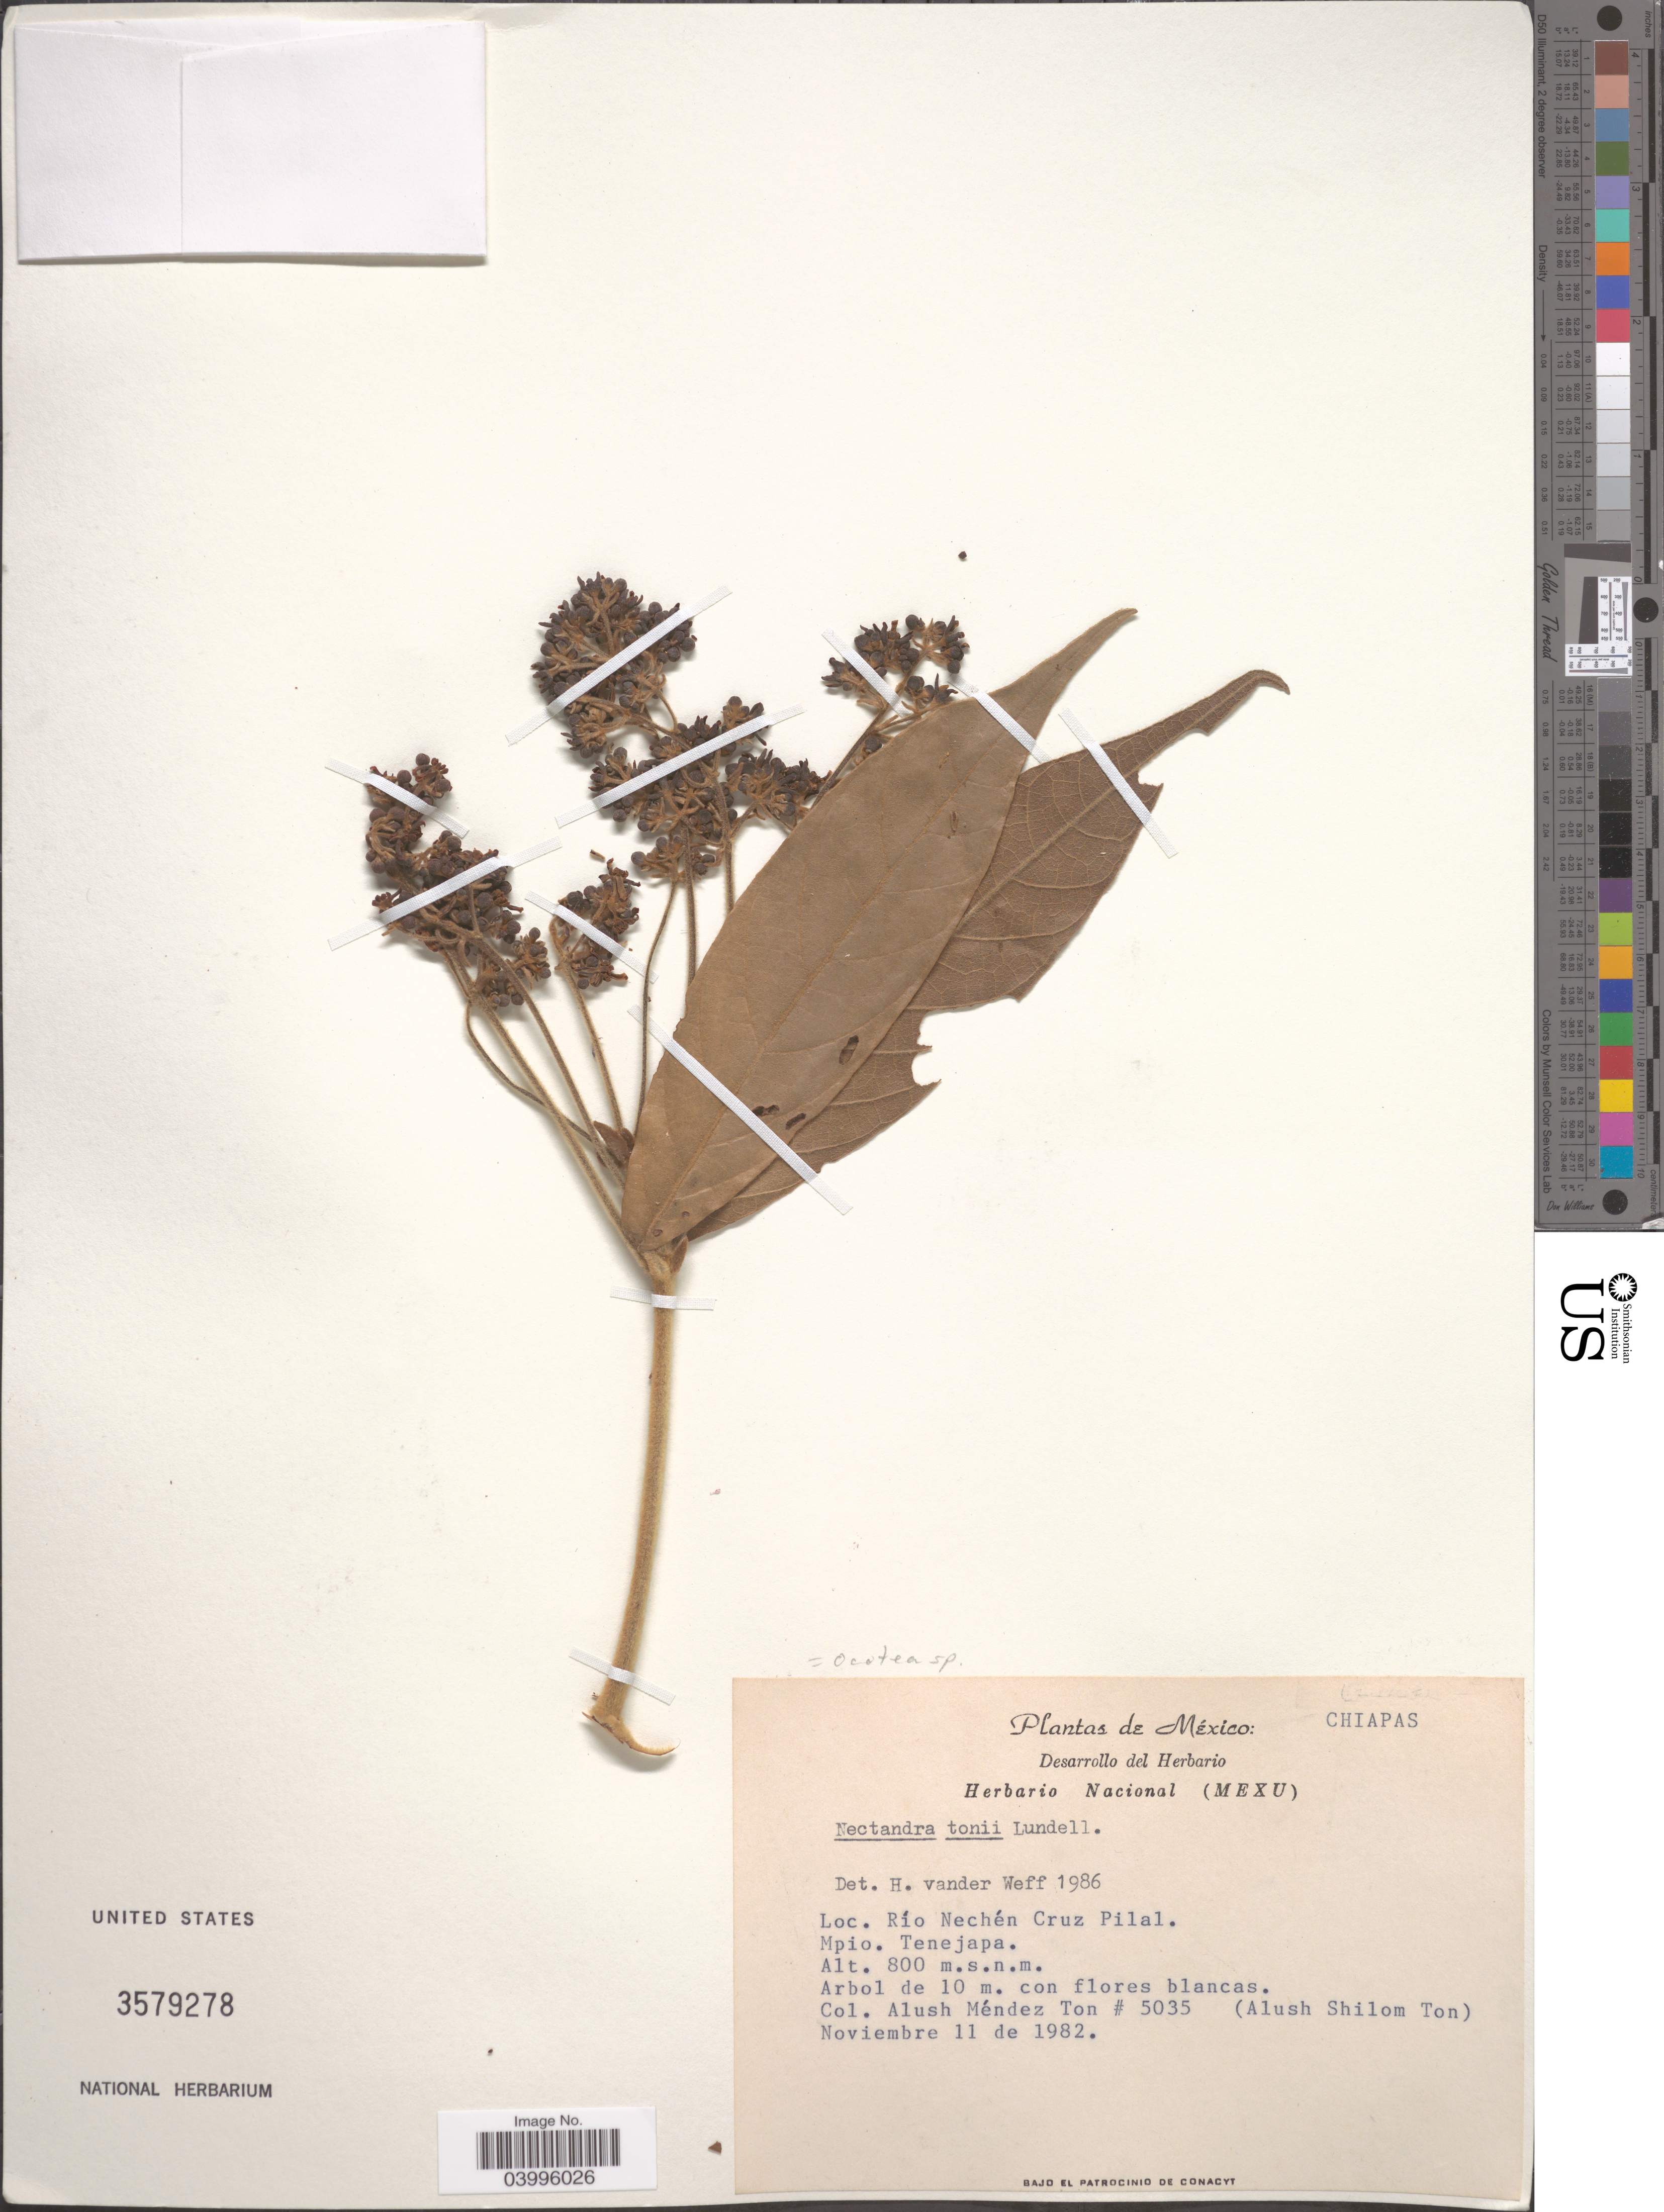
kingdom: Plantae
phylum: Tracheophyta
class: Magnoliopsida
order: Laurales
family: Lauraceae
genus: Ocotea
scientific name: Ocotea sp.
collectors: A. Méndez Ton & A. M. Ton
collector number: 5035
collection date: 1982-11-11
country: Mexico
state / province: Chiapas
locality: Río Nechéen Cruz Pilal. Mpio. Tenejapa.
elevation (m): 800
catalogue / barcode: US 3579278